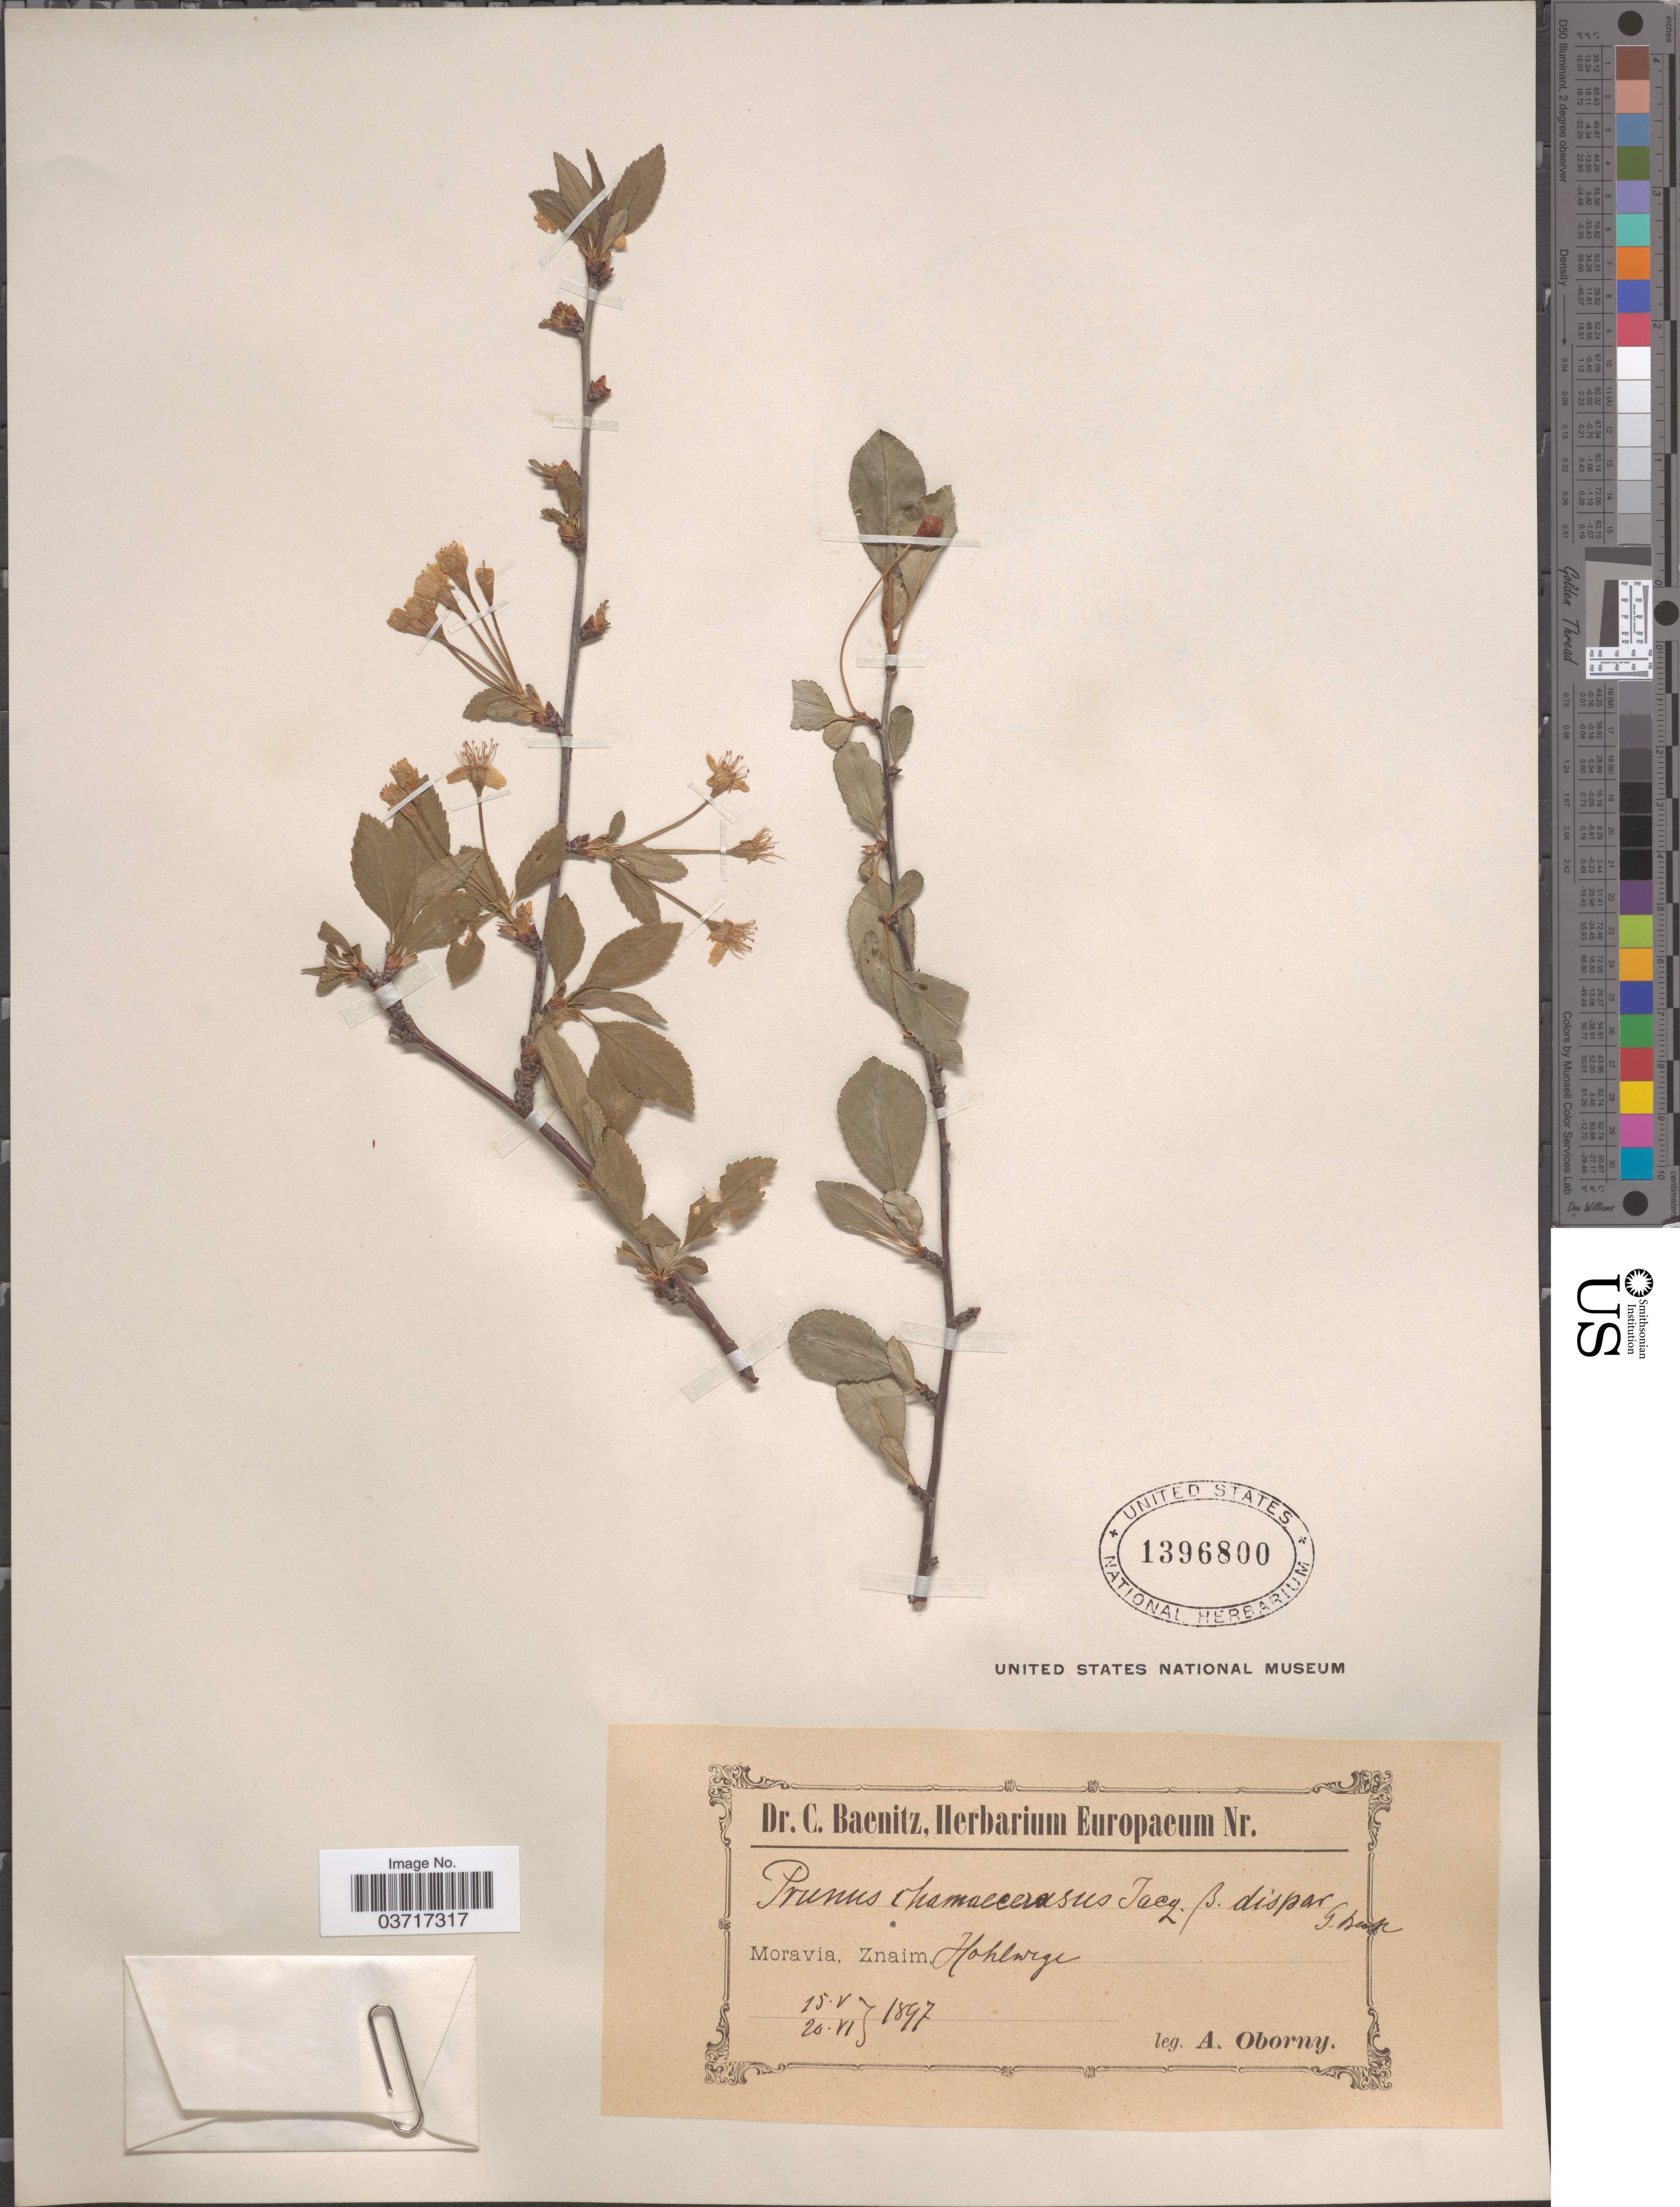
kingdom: Plantae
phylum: Tracheophyta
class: Magnoliopsida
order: Rosales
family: Rosaceae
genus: Prunus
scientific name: Prunus chamaecerasus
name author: Jacq.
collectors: A. Oborny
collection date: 1897-05-15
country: Czechia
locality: Moravia, Znaim Hohlwege.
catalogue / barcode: US 1396800